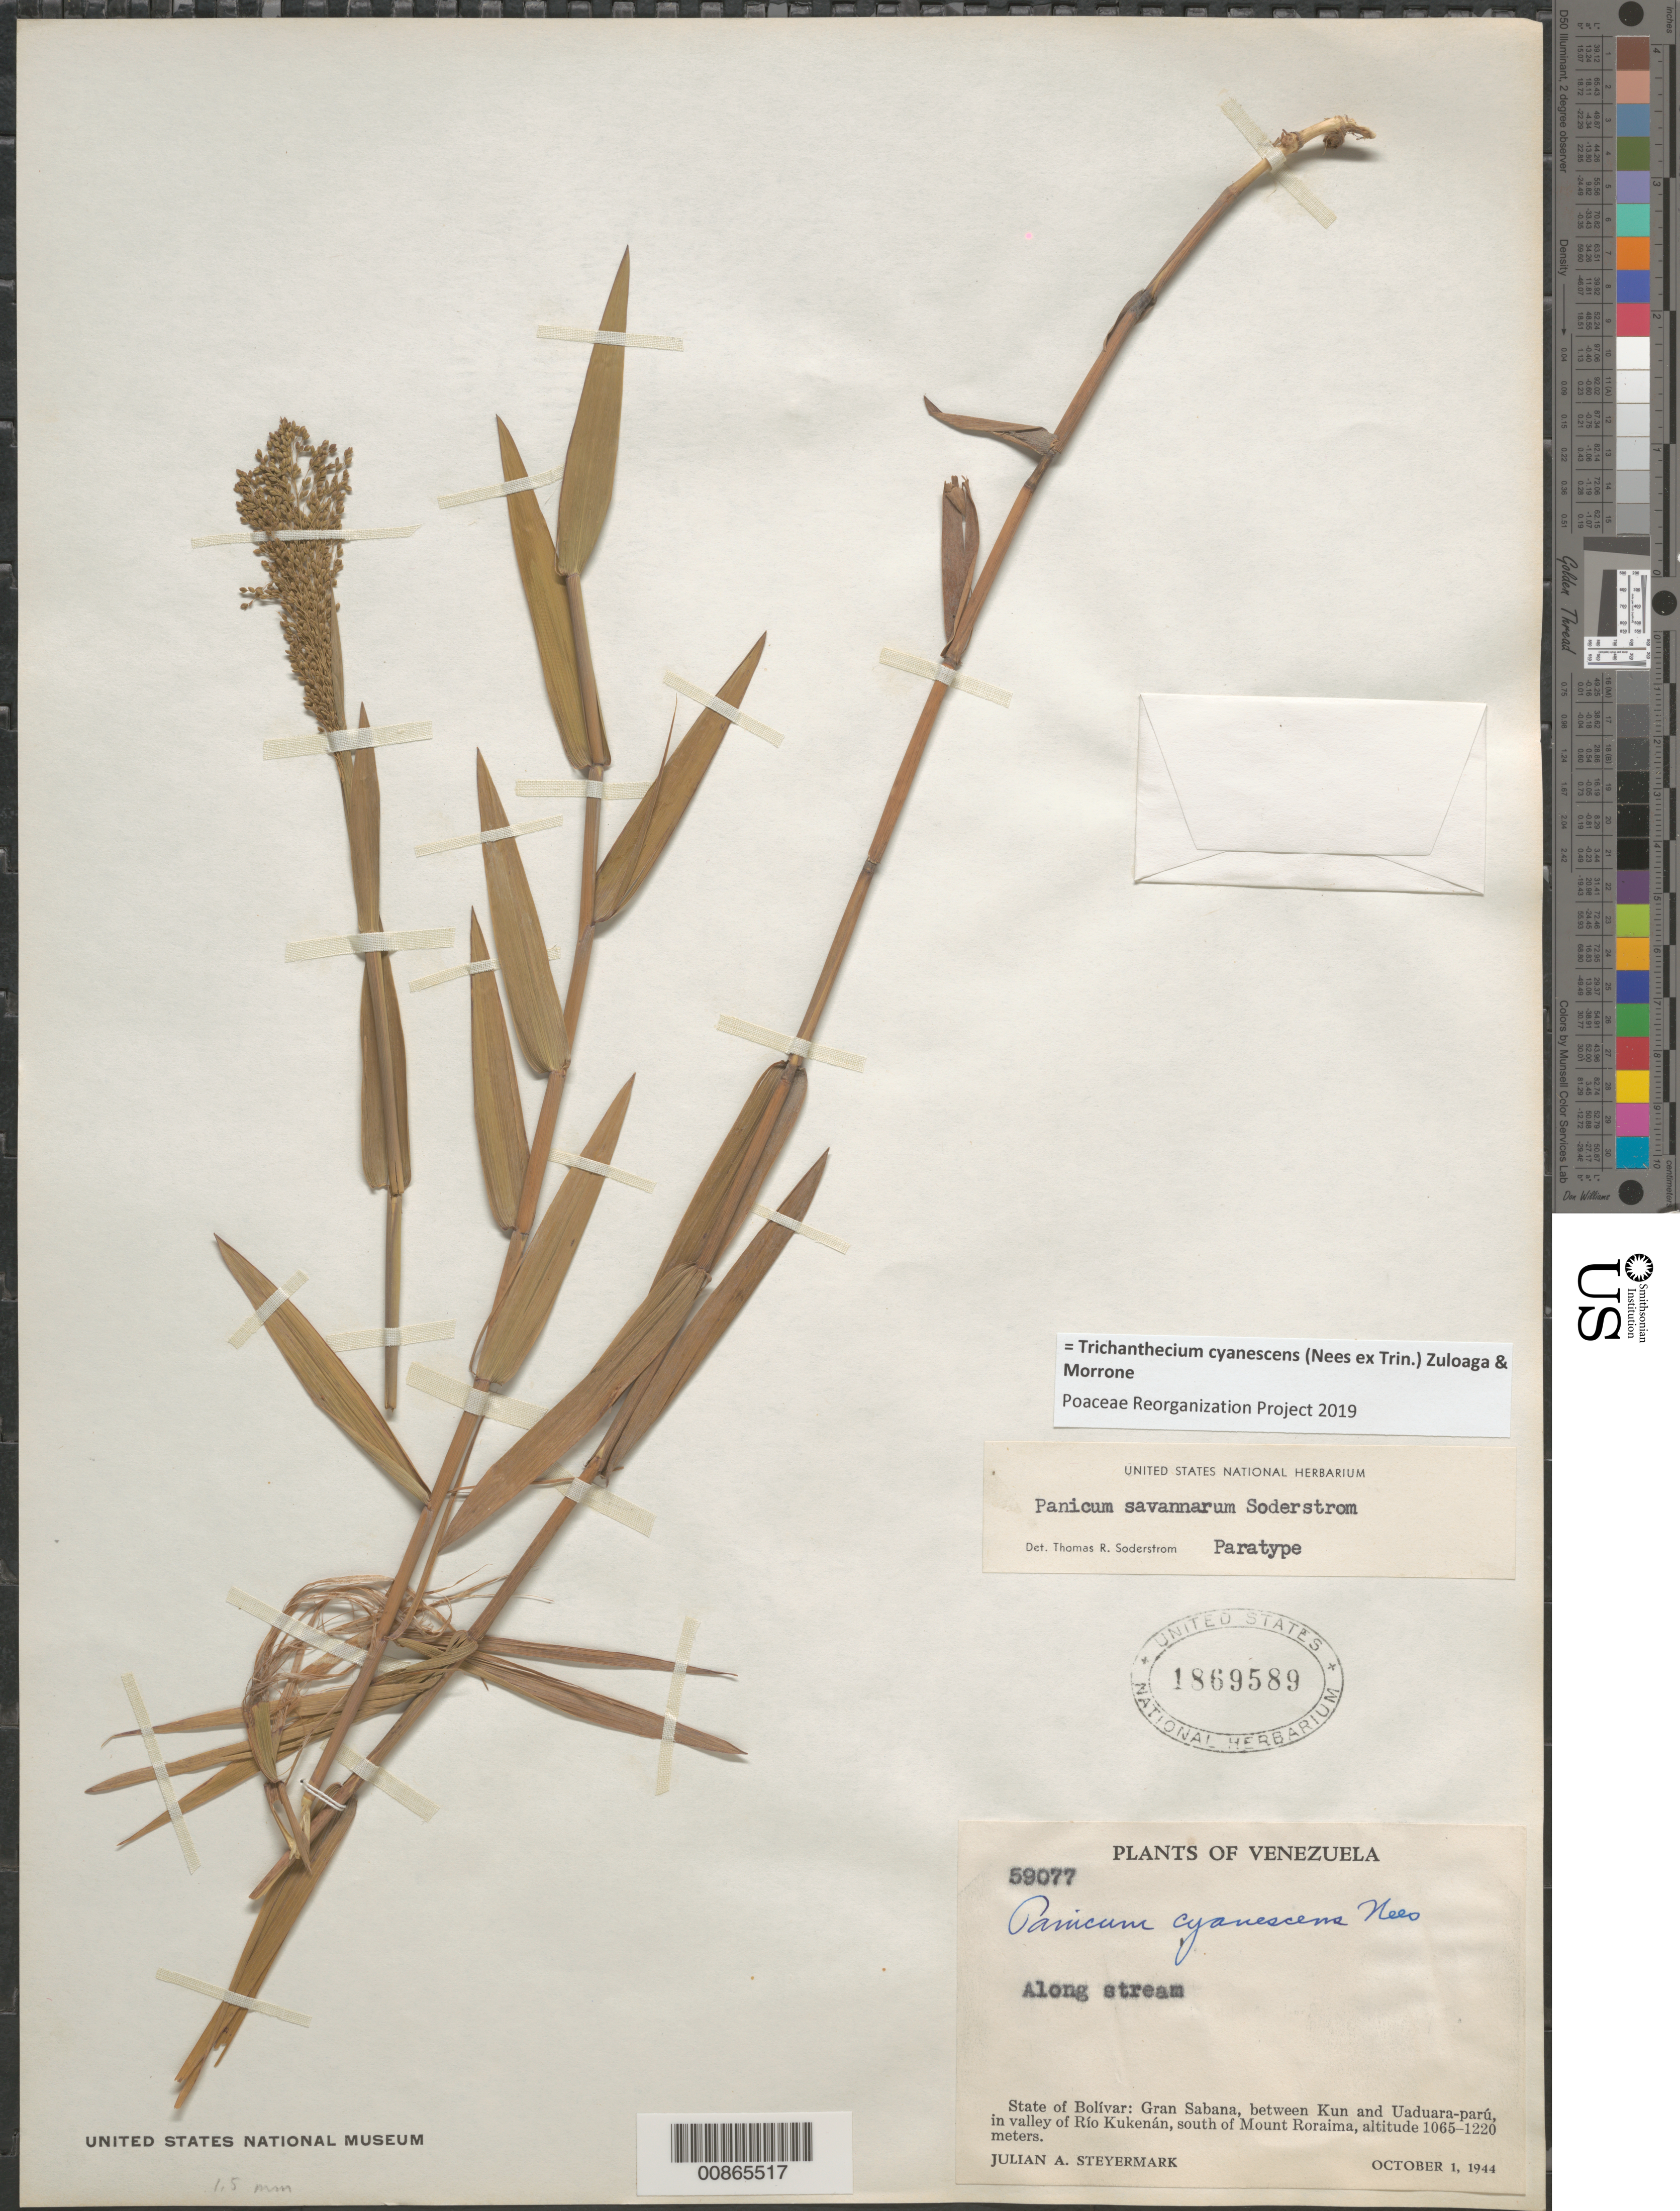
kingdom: Plantae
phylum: Tracheophyta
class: Liliopsida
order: Poales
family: Poaceae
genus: Panicum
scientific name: Panicum cyanescens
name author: Nees ex Trin.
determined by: Soderstrom, T. R.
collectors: J. Steyermark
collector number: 59077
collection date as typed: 1-Oct-44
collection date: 1944-10-01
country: Venezuela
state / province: Bolívar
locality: Gran Sabana, between Kun and Uaduara-parú, Río Kukenán Valley, S of Mt. Roraima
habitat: Along stream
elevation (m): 1065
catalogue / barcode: US 1869589